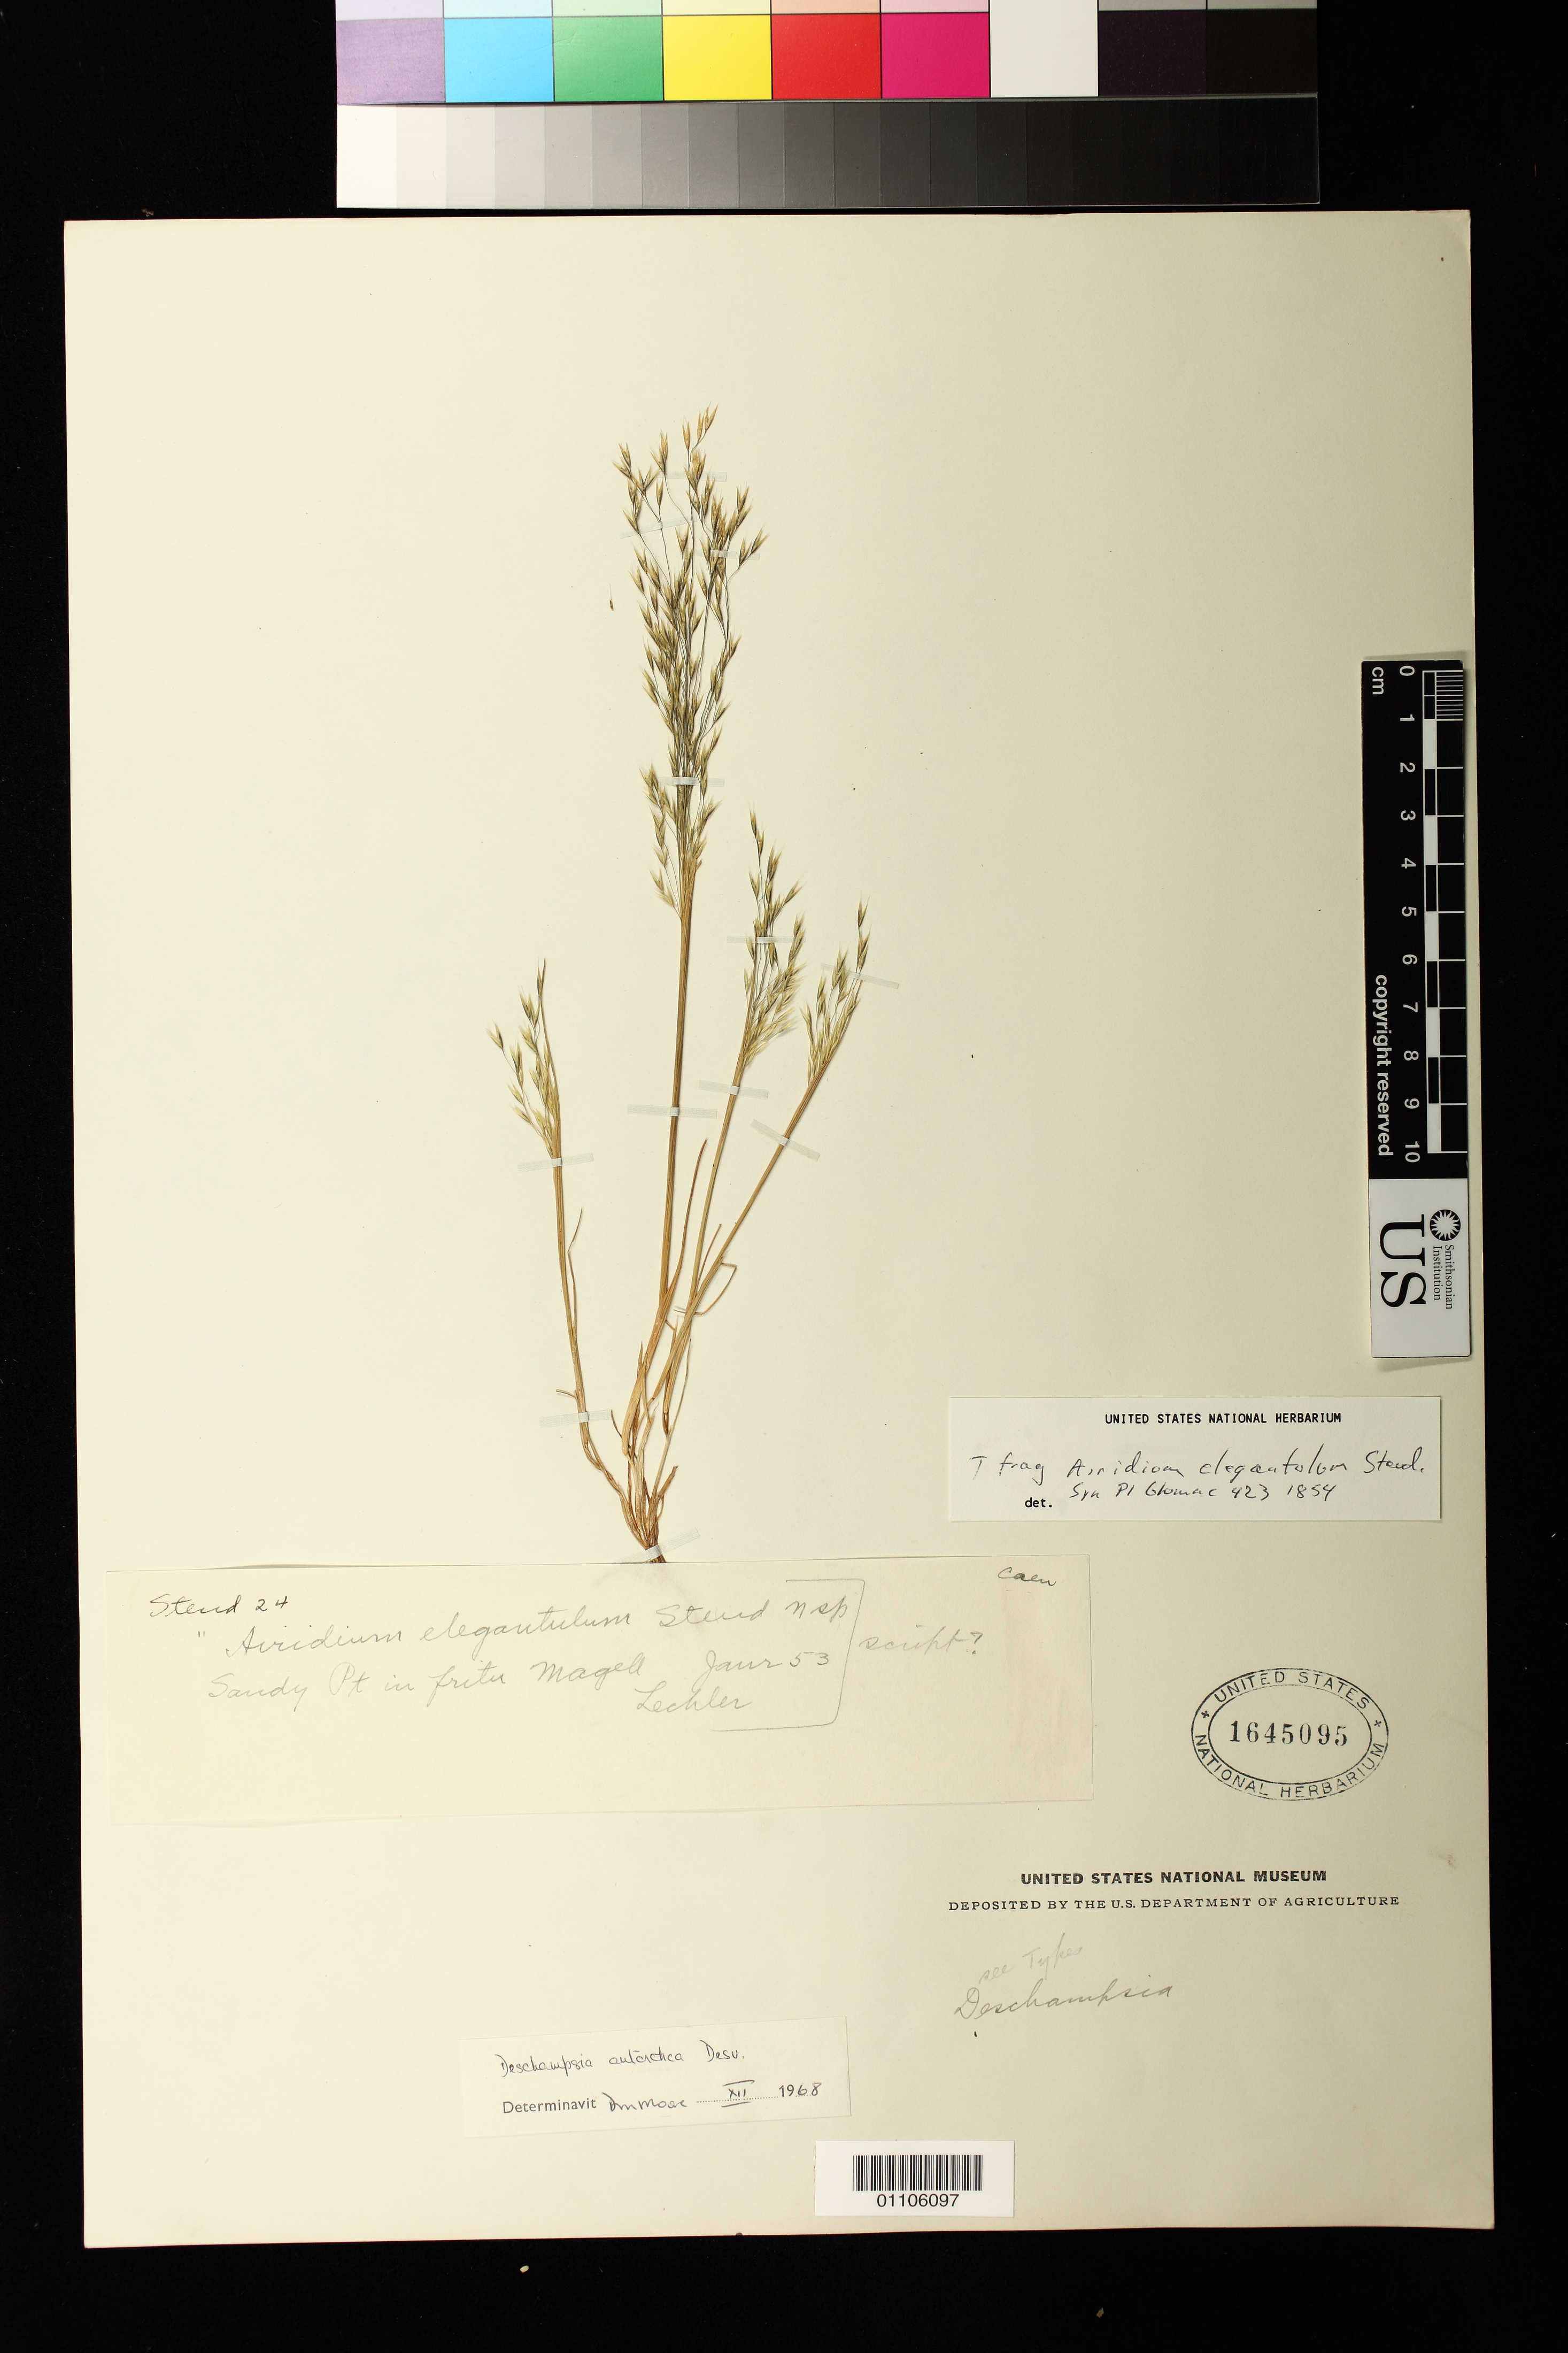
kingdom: Plantae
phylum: Tracheophyta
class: Liliopsida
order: Poales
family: Poaceae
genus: Airidium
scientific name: Airidium elegantulum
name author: Steud.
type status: Type Fragment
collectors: W. Lechler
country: Chile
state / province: Magallanes y de la Antártica Chilena (XII)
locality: Sandy Point.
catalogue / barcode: US 1645095